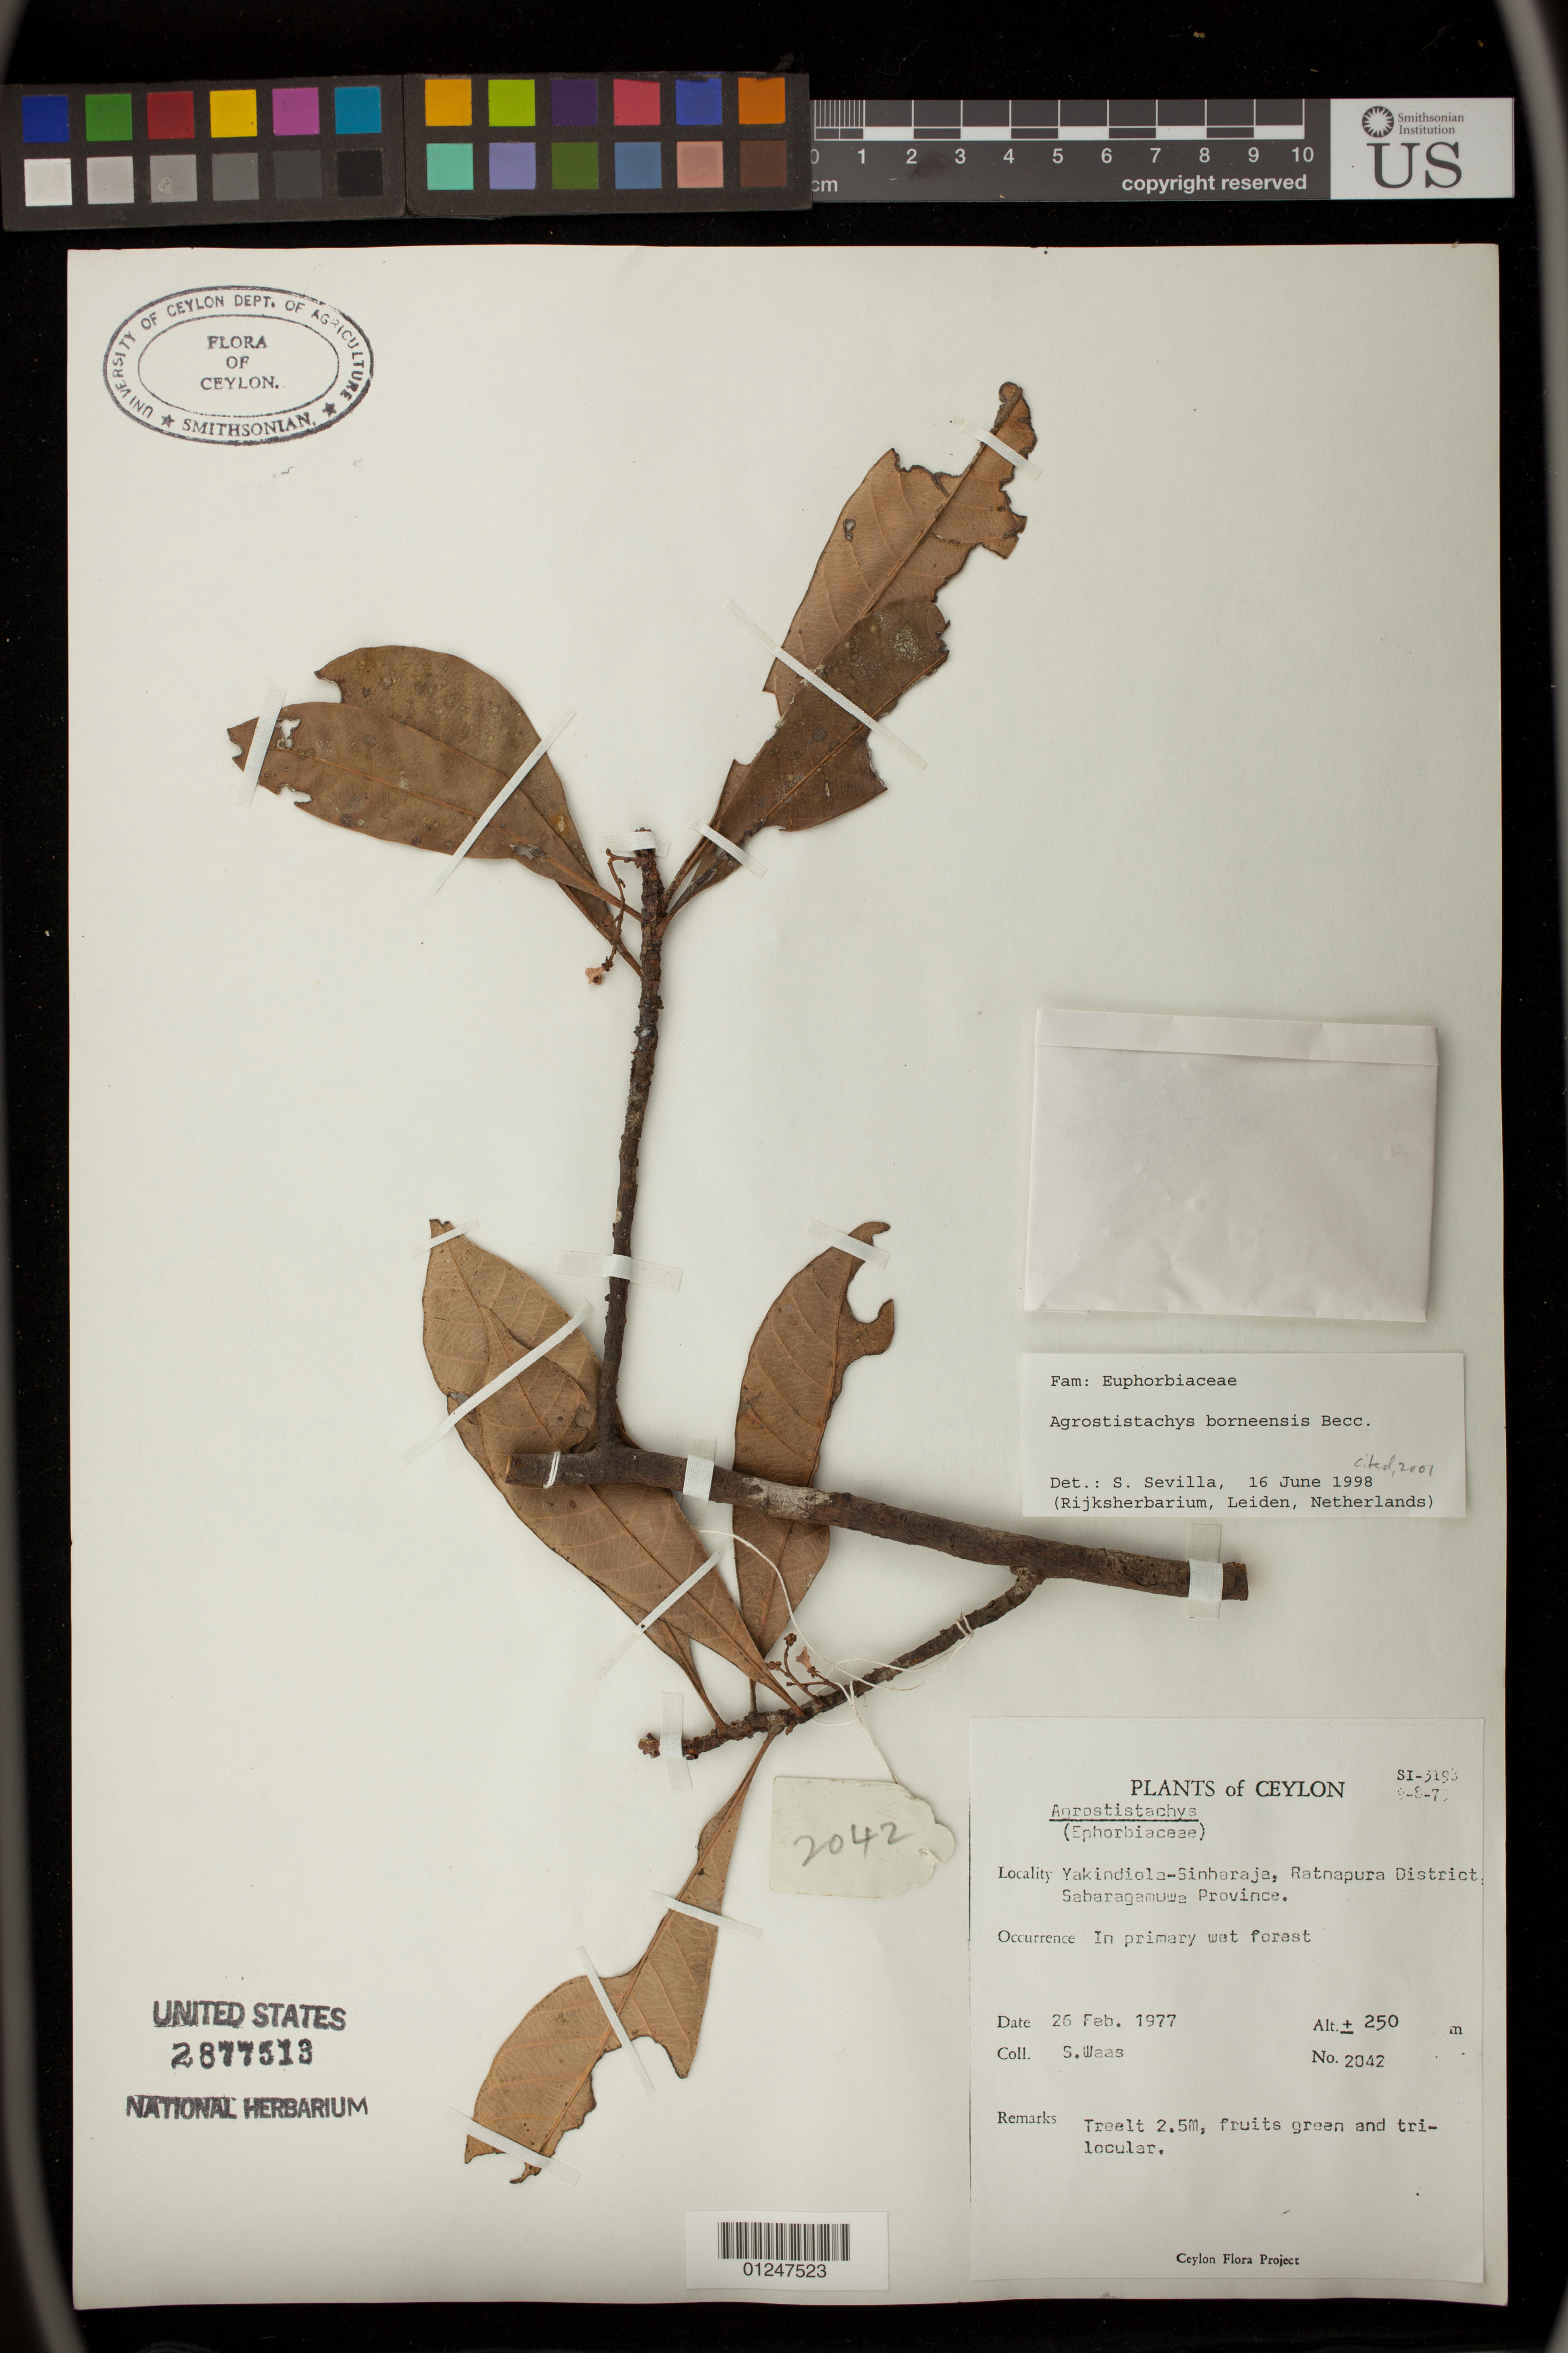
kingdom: Plantae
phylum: Tracheophyta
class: Magnoliopsida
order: Malpighiales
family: Euphorbiaceae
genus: Agrostistachys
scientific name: Agrostistachys borneensis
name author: Becc.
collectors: S. Waas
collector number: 2042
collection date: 1977-02-26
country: Sri Lanka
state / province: Sabaragamuwa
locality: Yakindiola-Sinharaja, Ratnapura District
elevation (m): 250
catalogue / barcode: US 2877513